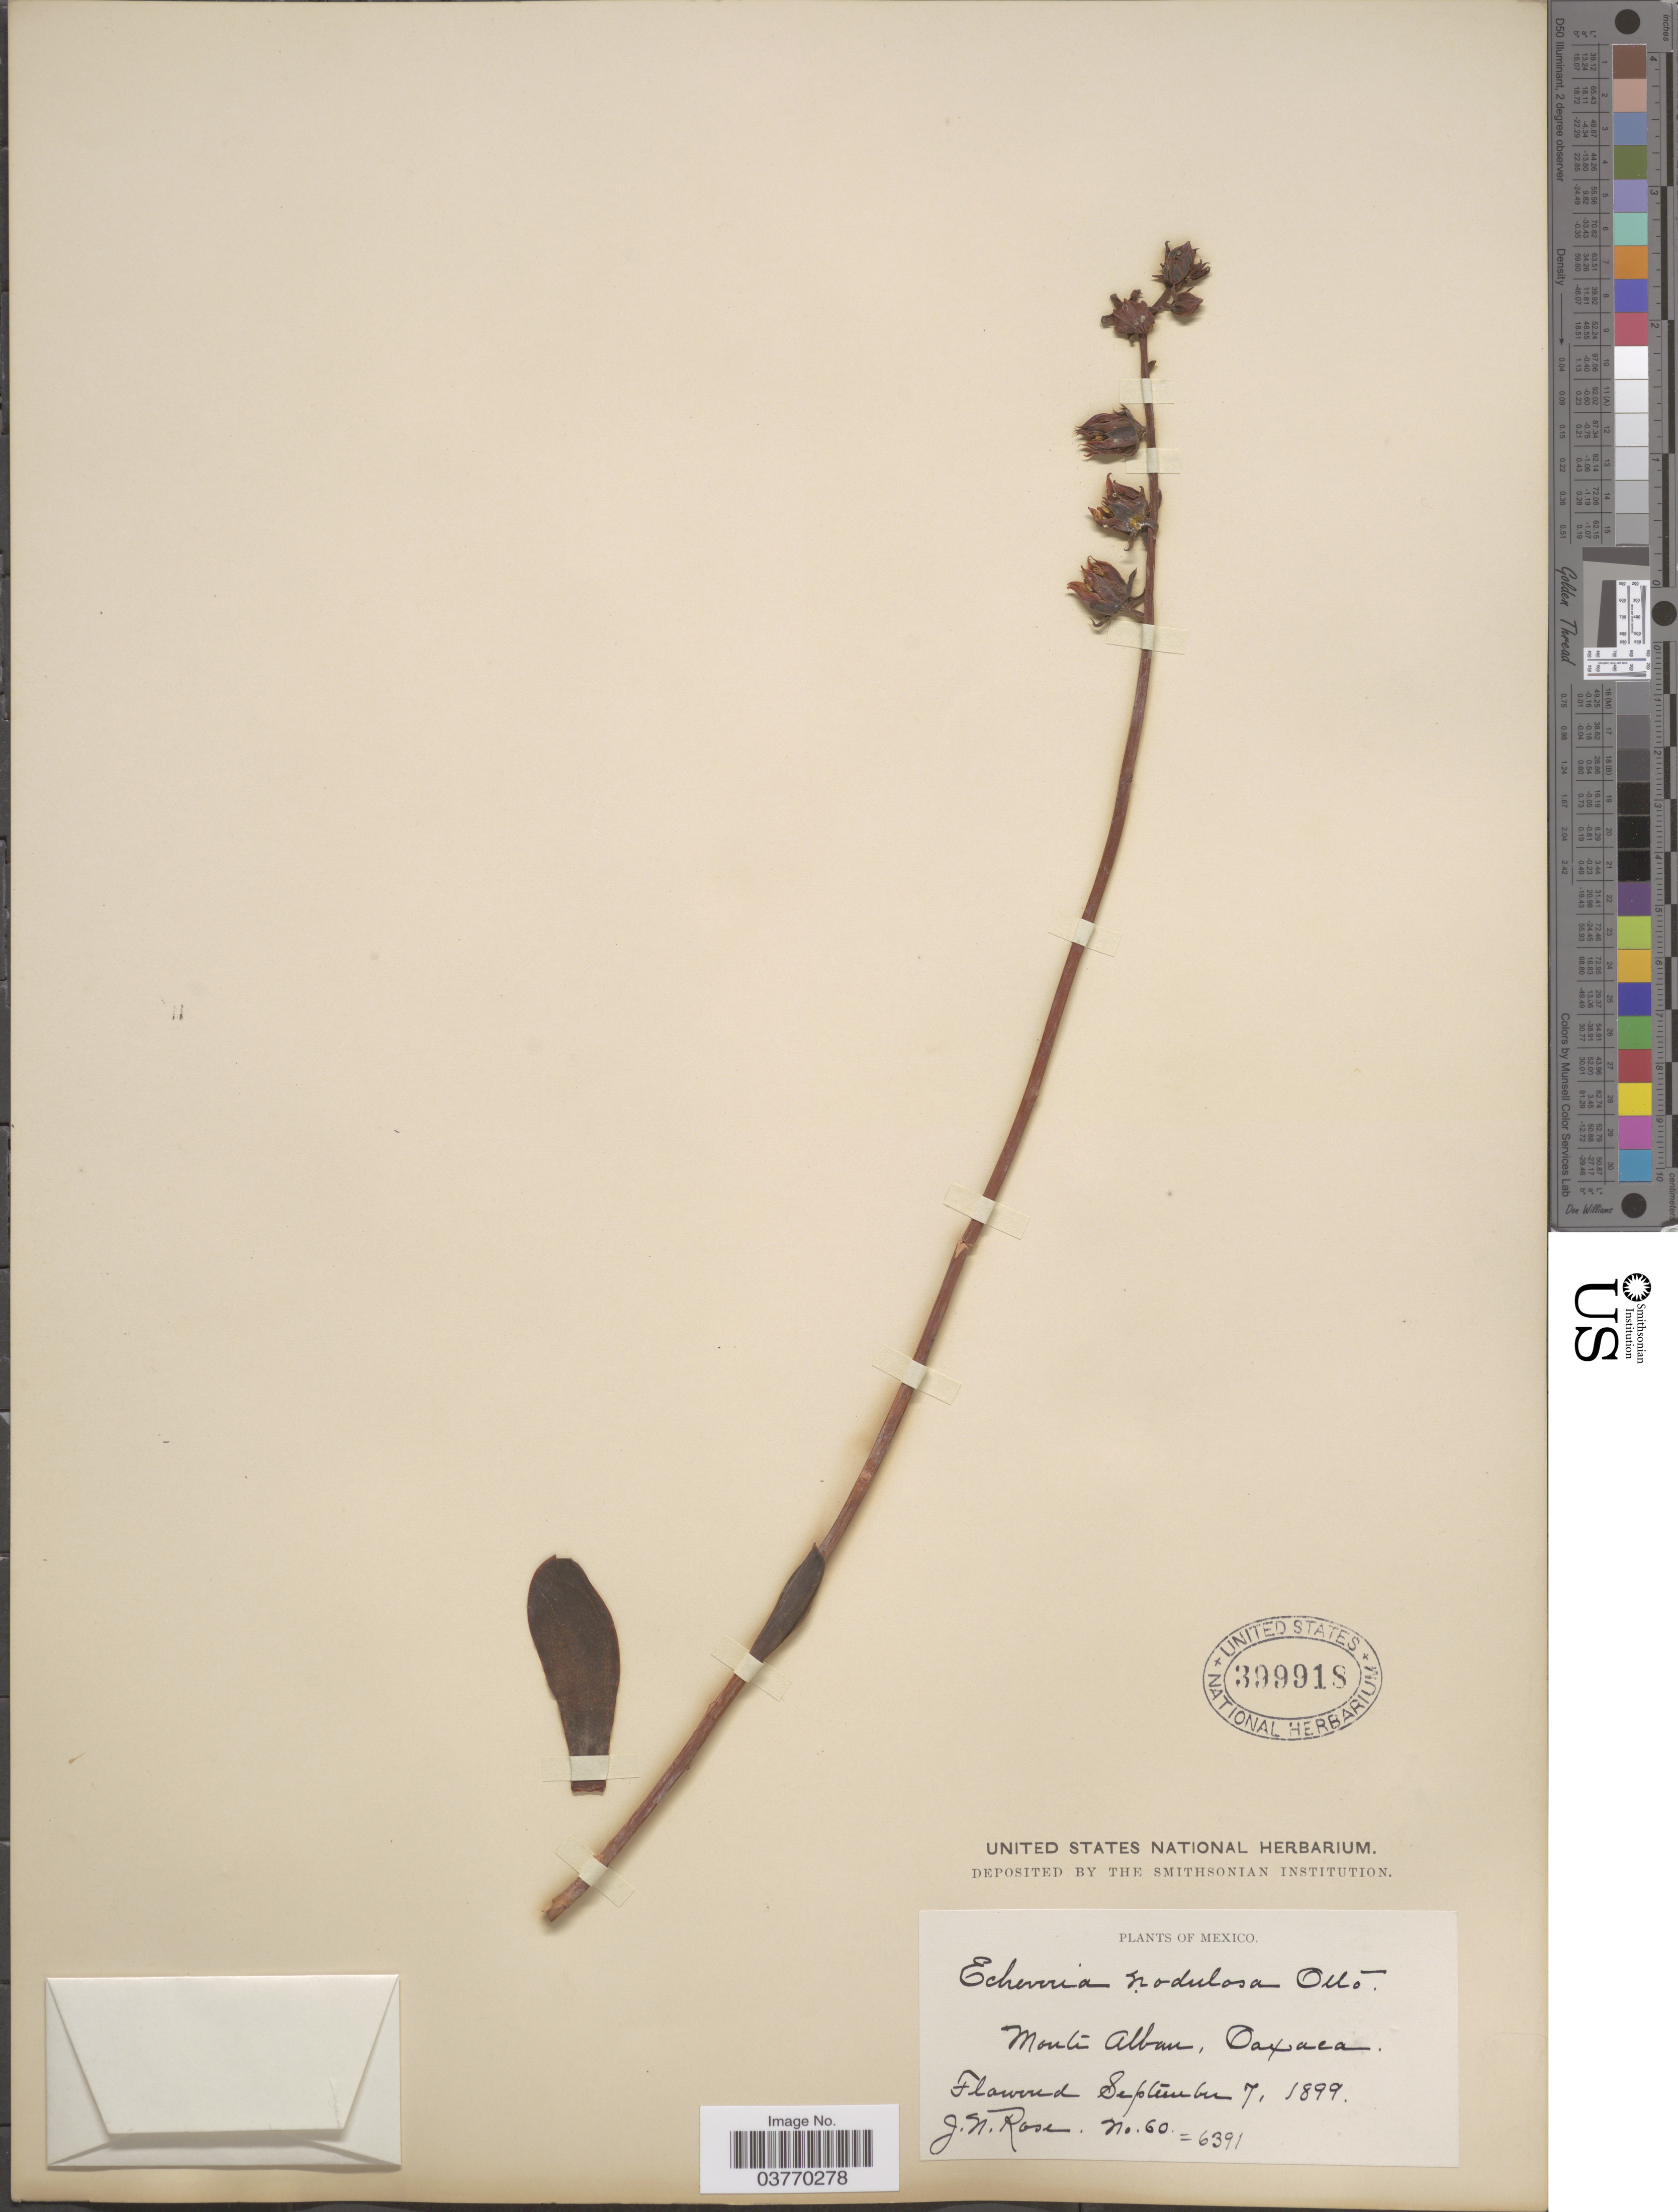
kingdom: Plantae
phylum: Tracheophyta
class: Magnoliopsida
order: Saxifragales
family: Crassulaceae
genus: Echeveria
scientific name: Echeveria nodulosa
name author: (Baker) Otto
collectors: J. N. Rose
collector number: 60=6391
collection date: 1899-09-07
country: Mexico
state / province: Oaxaca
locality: Monte Alban.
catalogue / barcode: US 399918